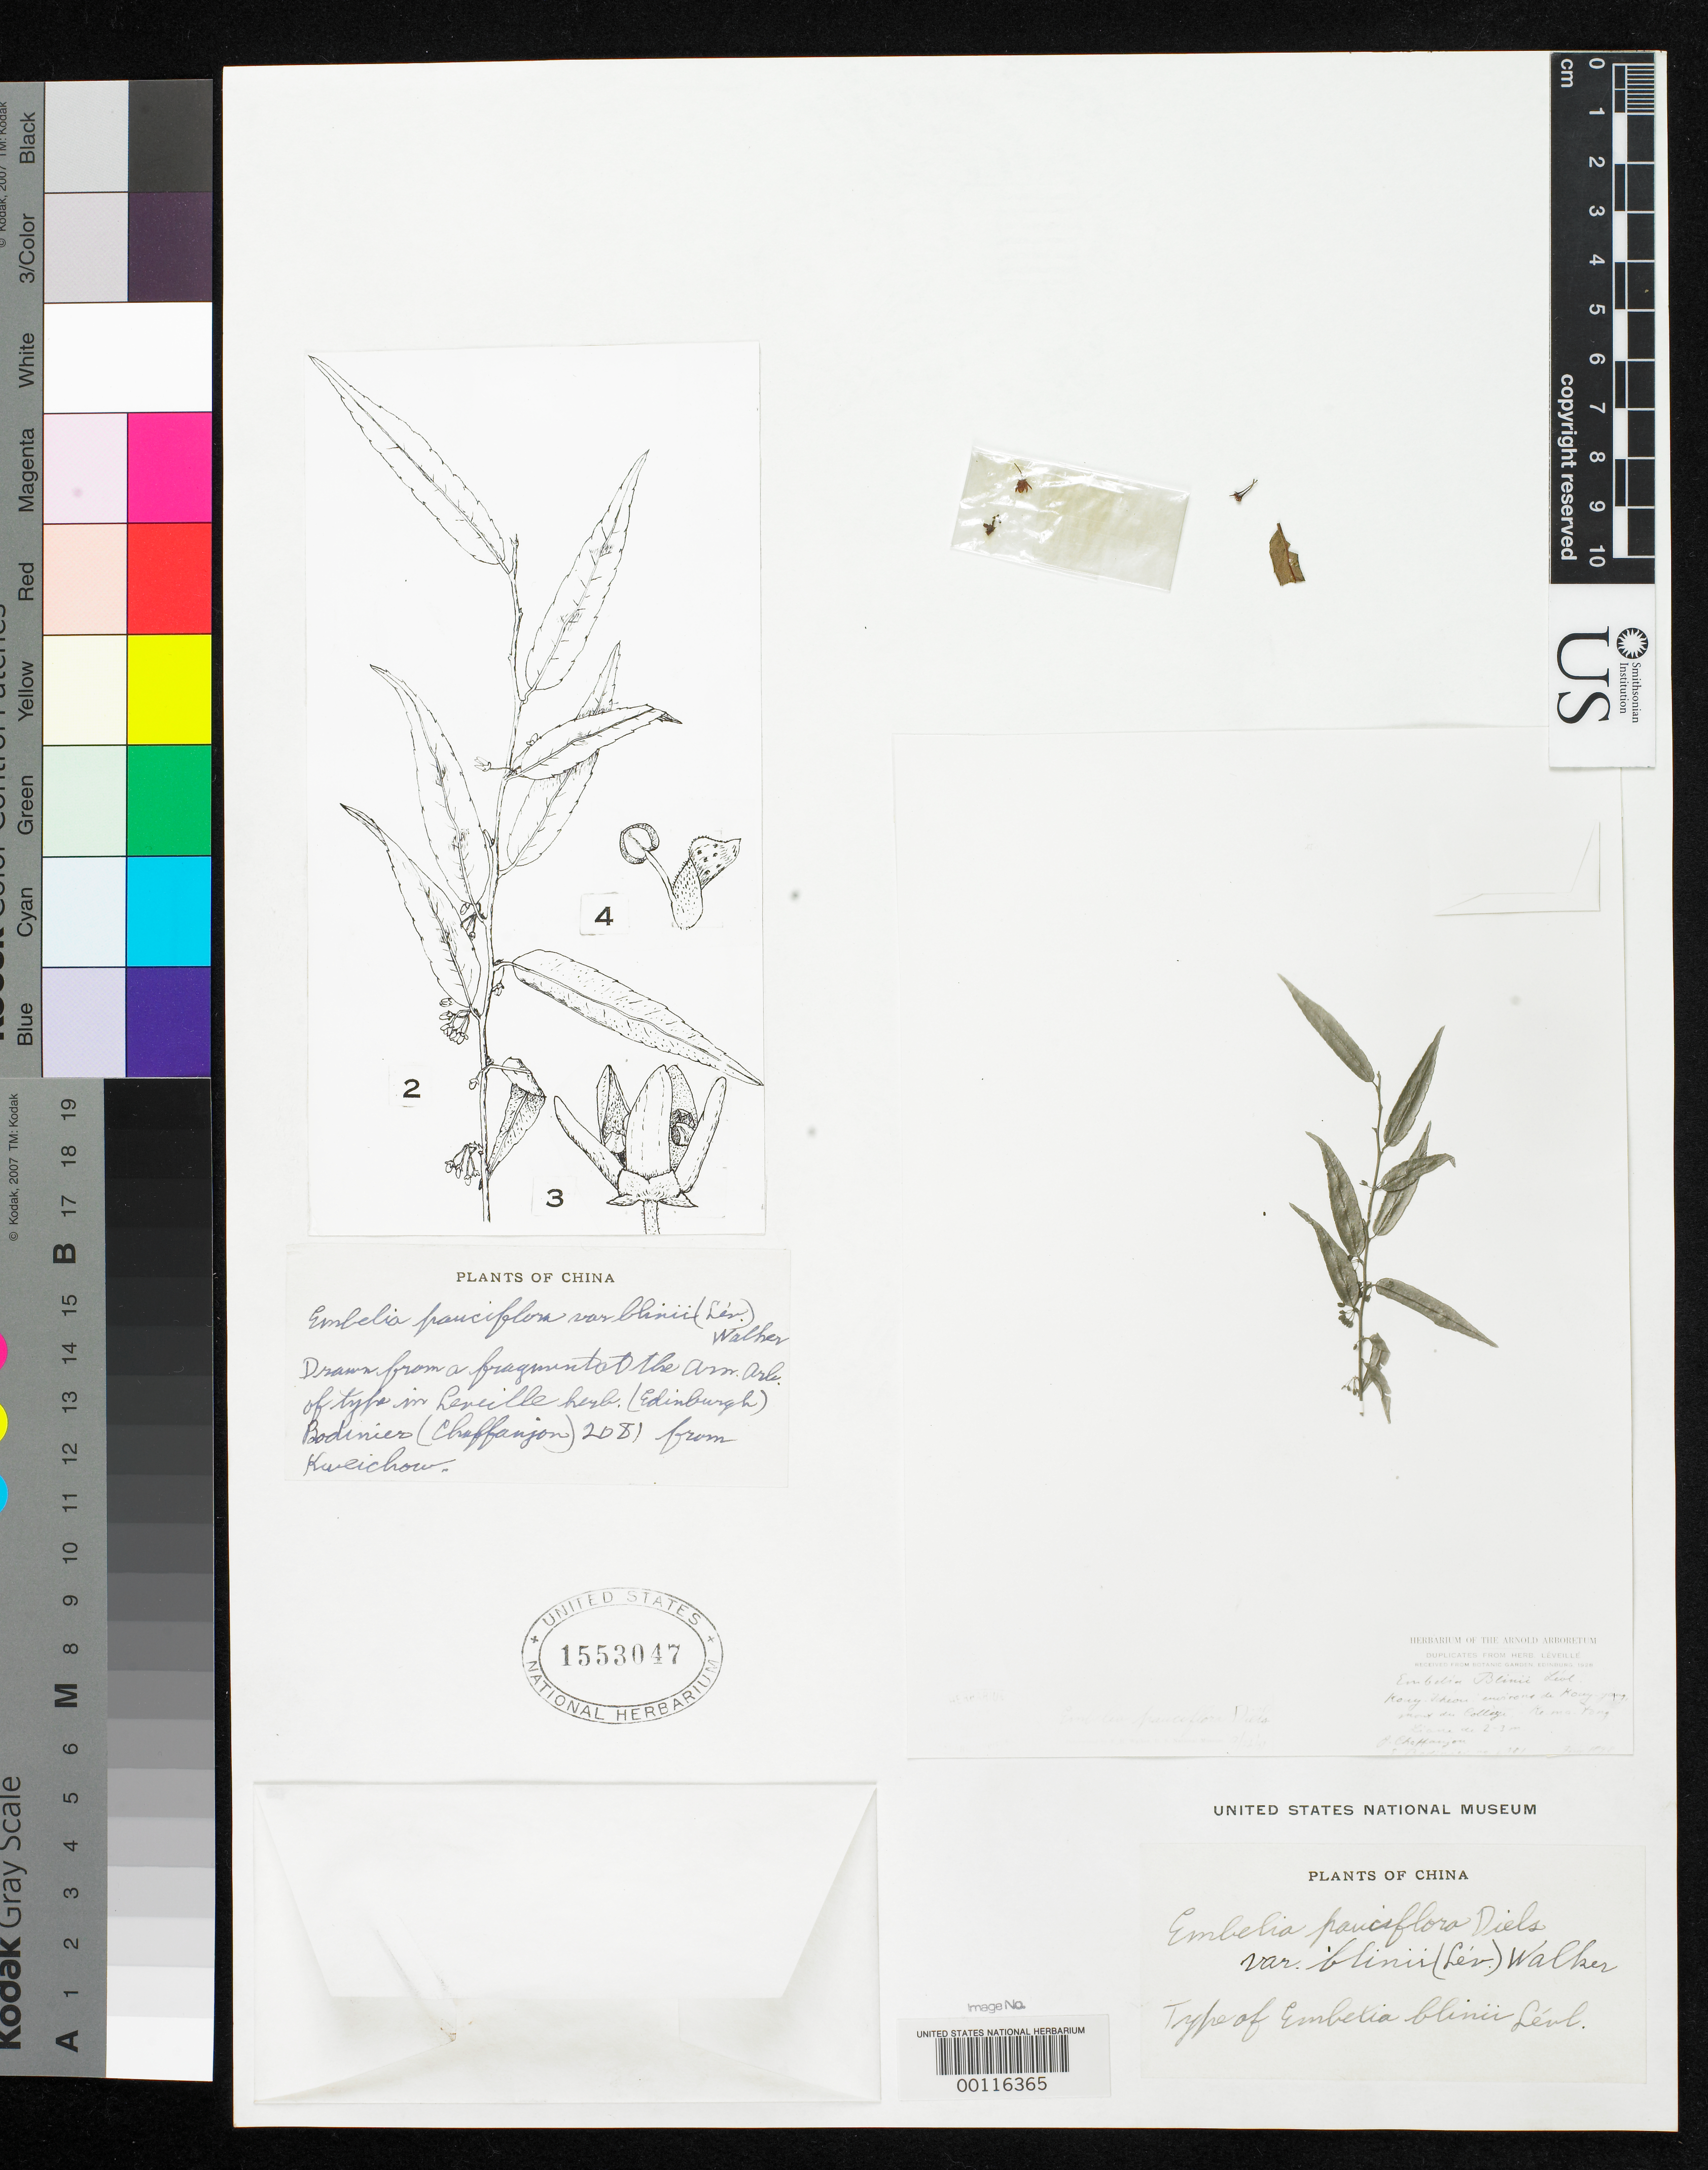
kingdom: Plantae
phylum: Tracheophyta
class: Magnoliopsida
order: Ericales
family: Primulaceae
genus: Embelia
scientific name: Embelia blinii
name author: H. Lév.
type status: Type Fragment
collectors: E. M. Bodinier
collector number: Chaffanjon 208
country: China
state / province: Guizhou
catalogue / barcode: US 1553047